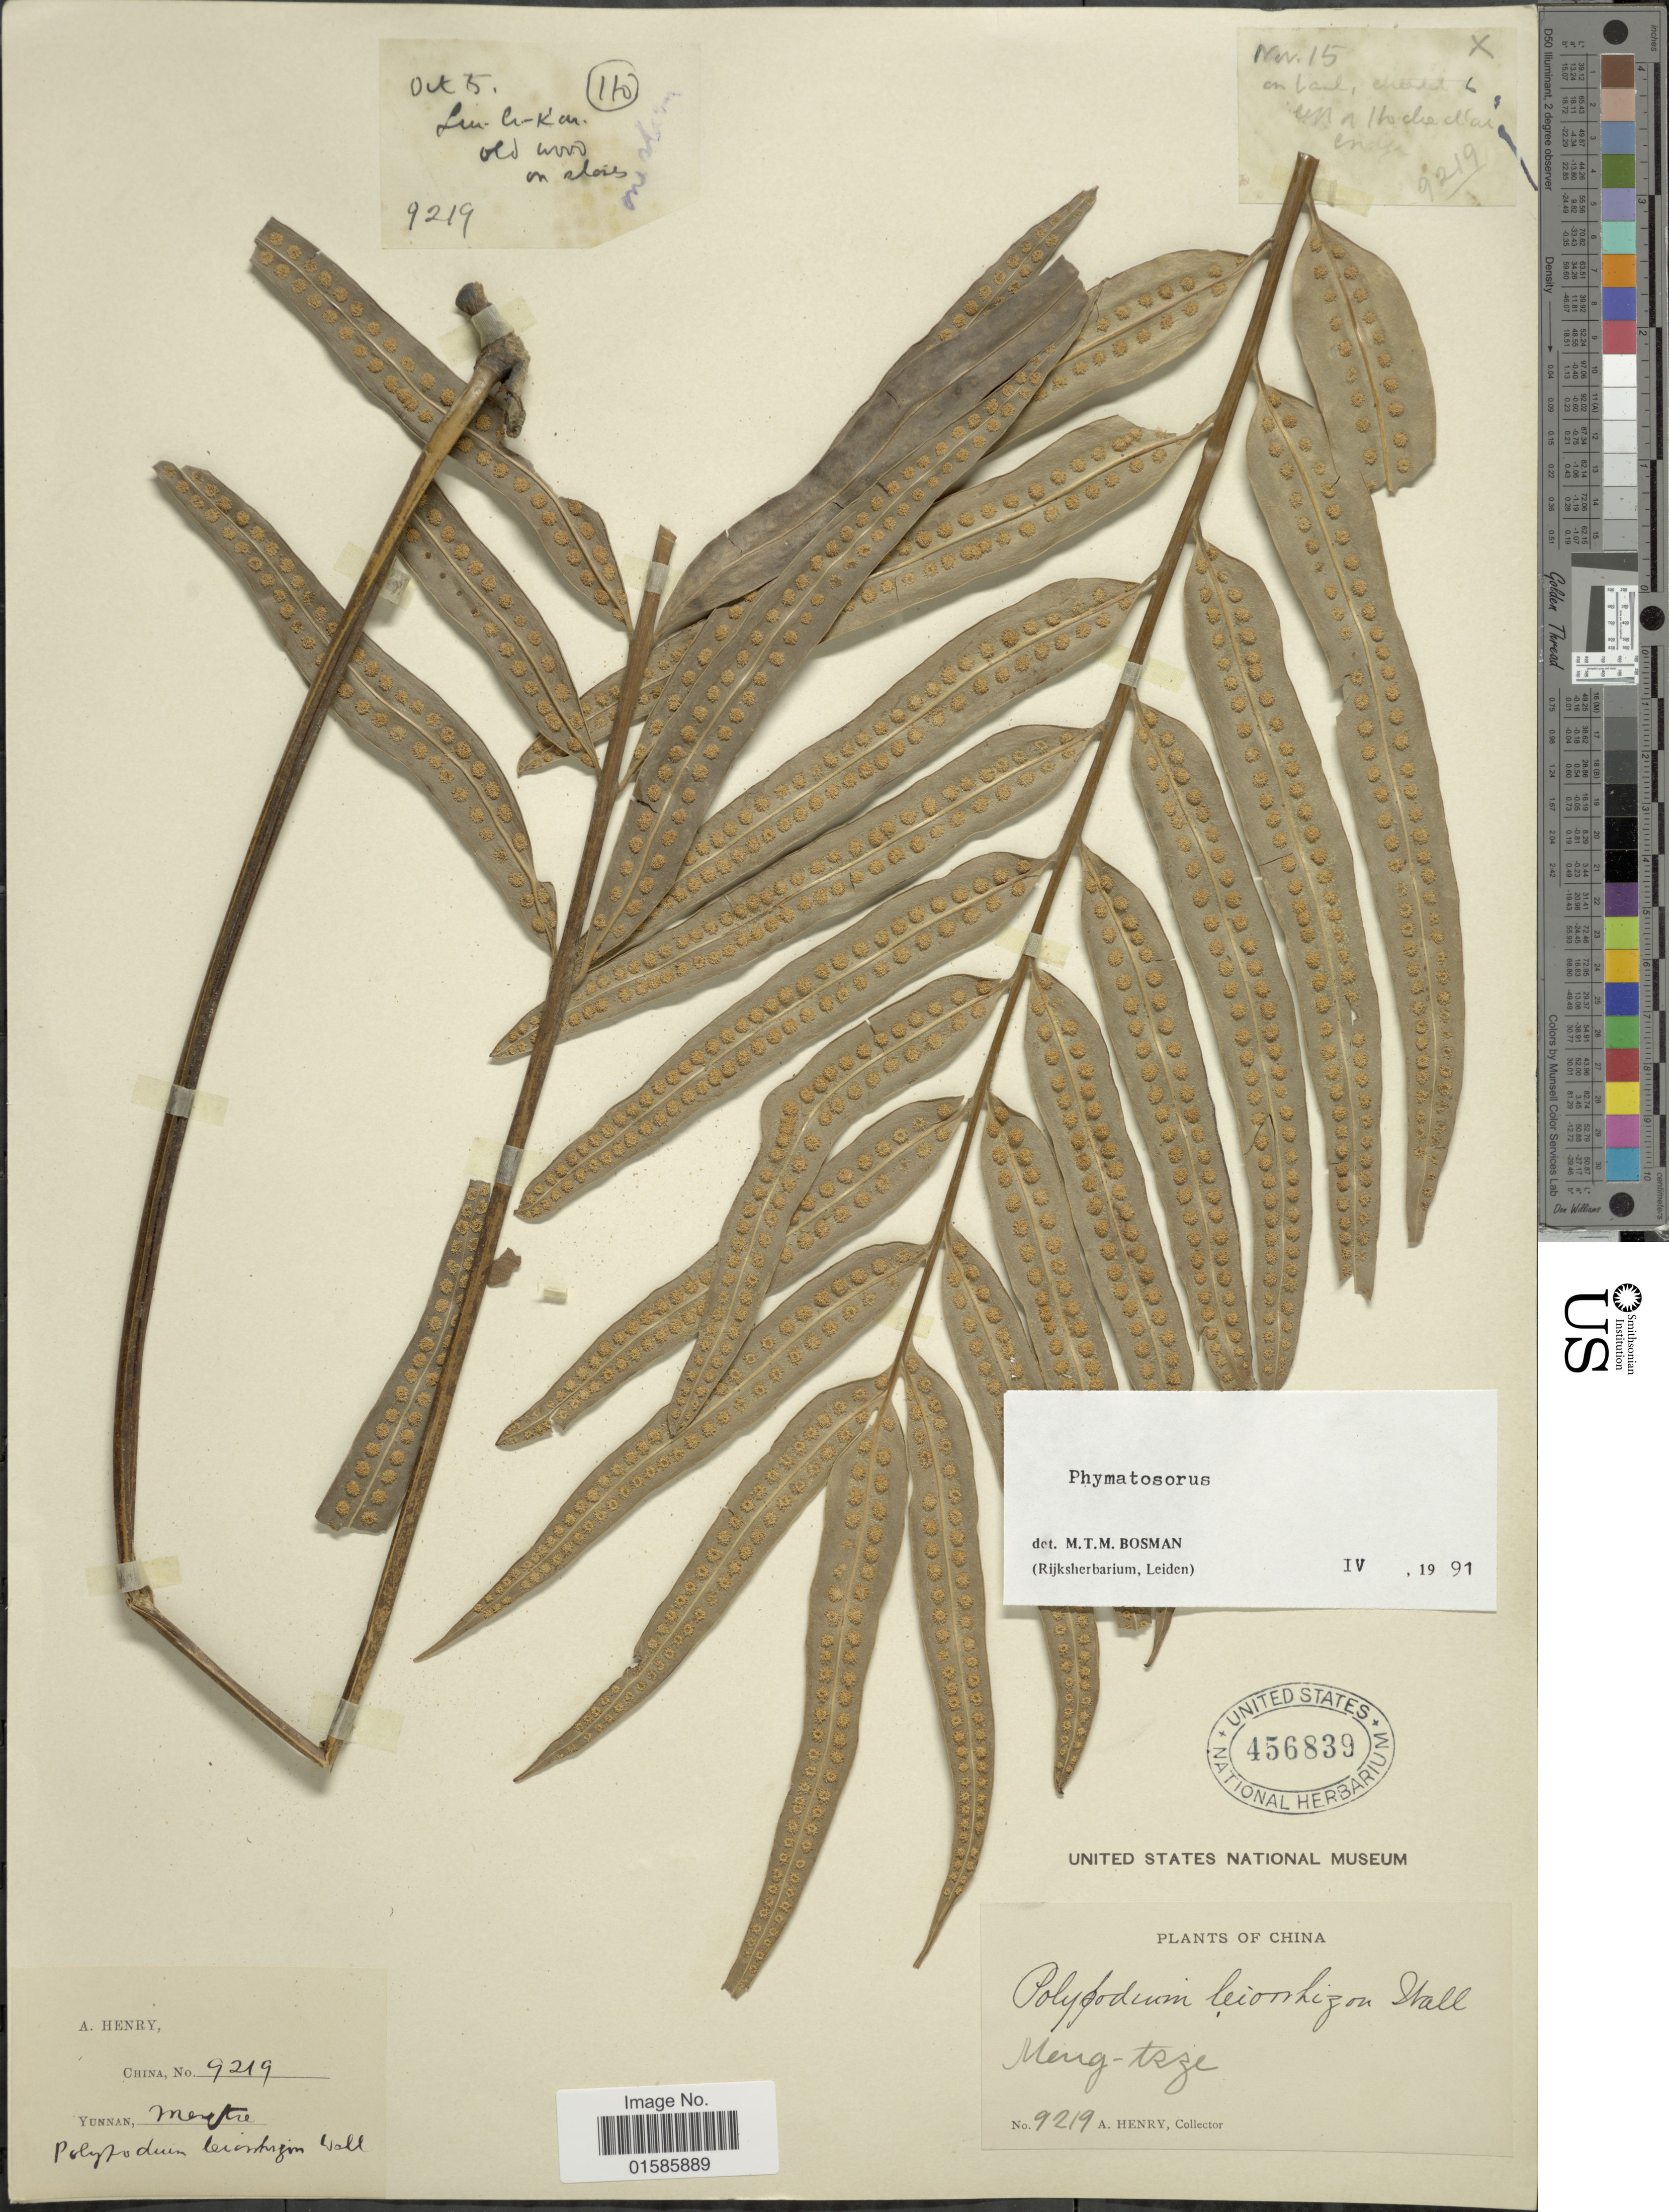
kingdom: Plantae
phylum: Tracheophyta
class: Polypodiopsida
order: Polypodiales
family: Polypodiaceae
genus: Microsorum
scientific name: Microsorum lucidum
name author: (Roxb. ex Griff.) Copel.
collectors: A. Henry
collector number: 9219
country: China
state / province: Yunnan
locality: Meng-tsze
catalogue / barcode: US 456839